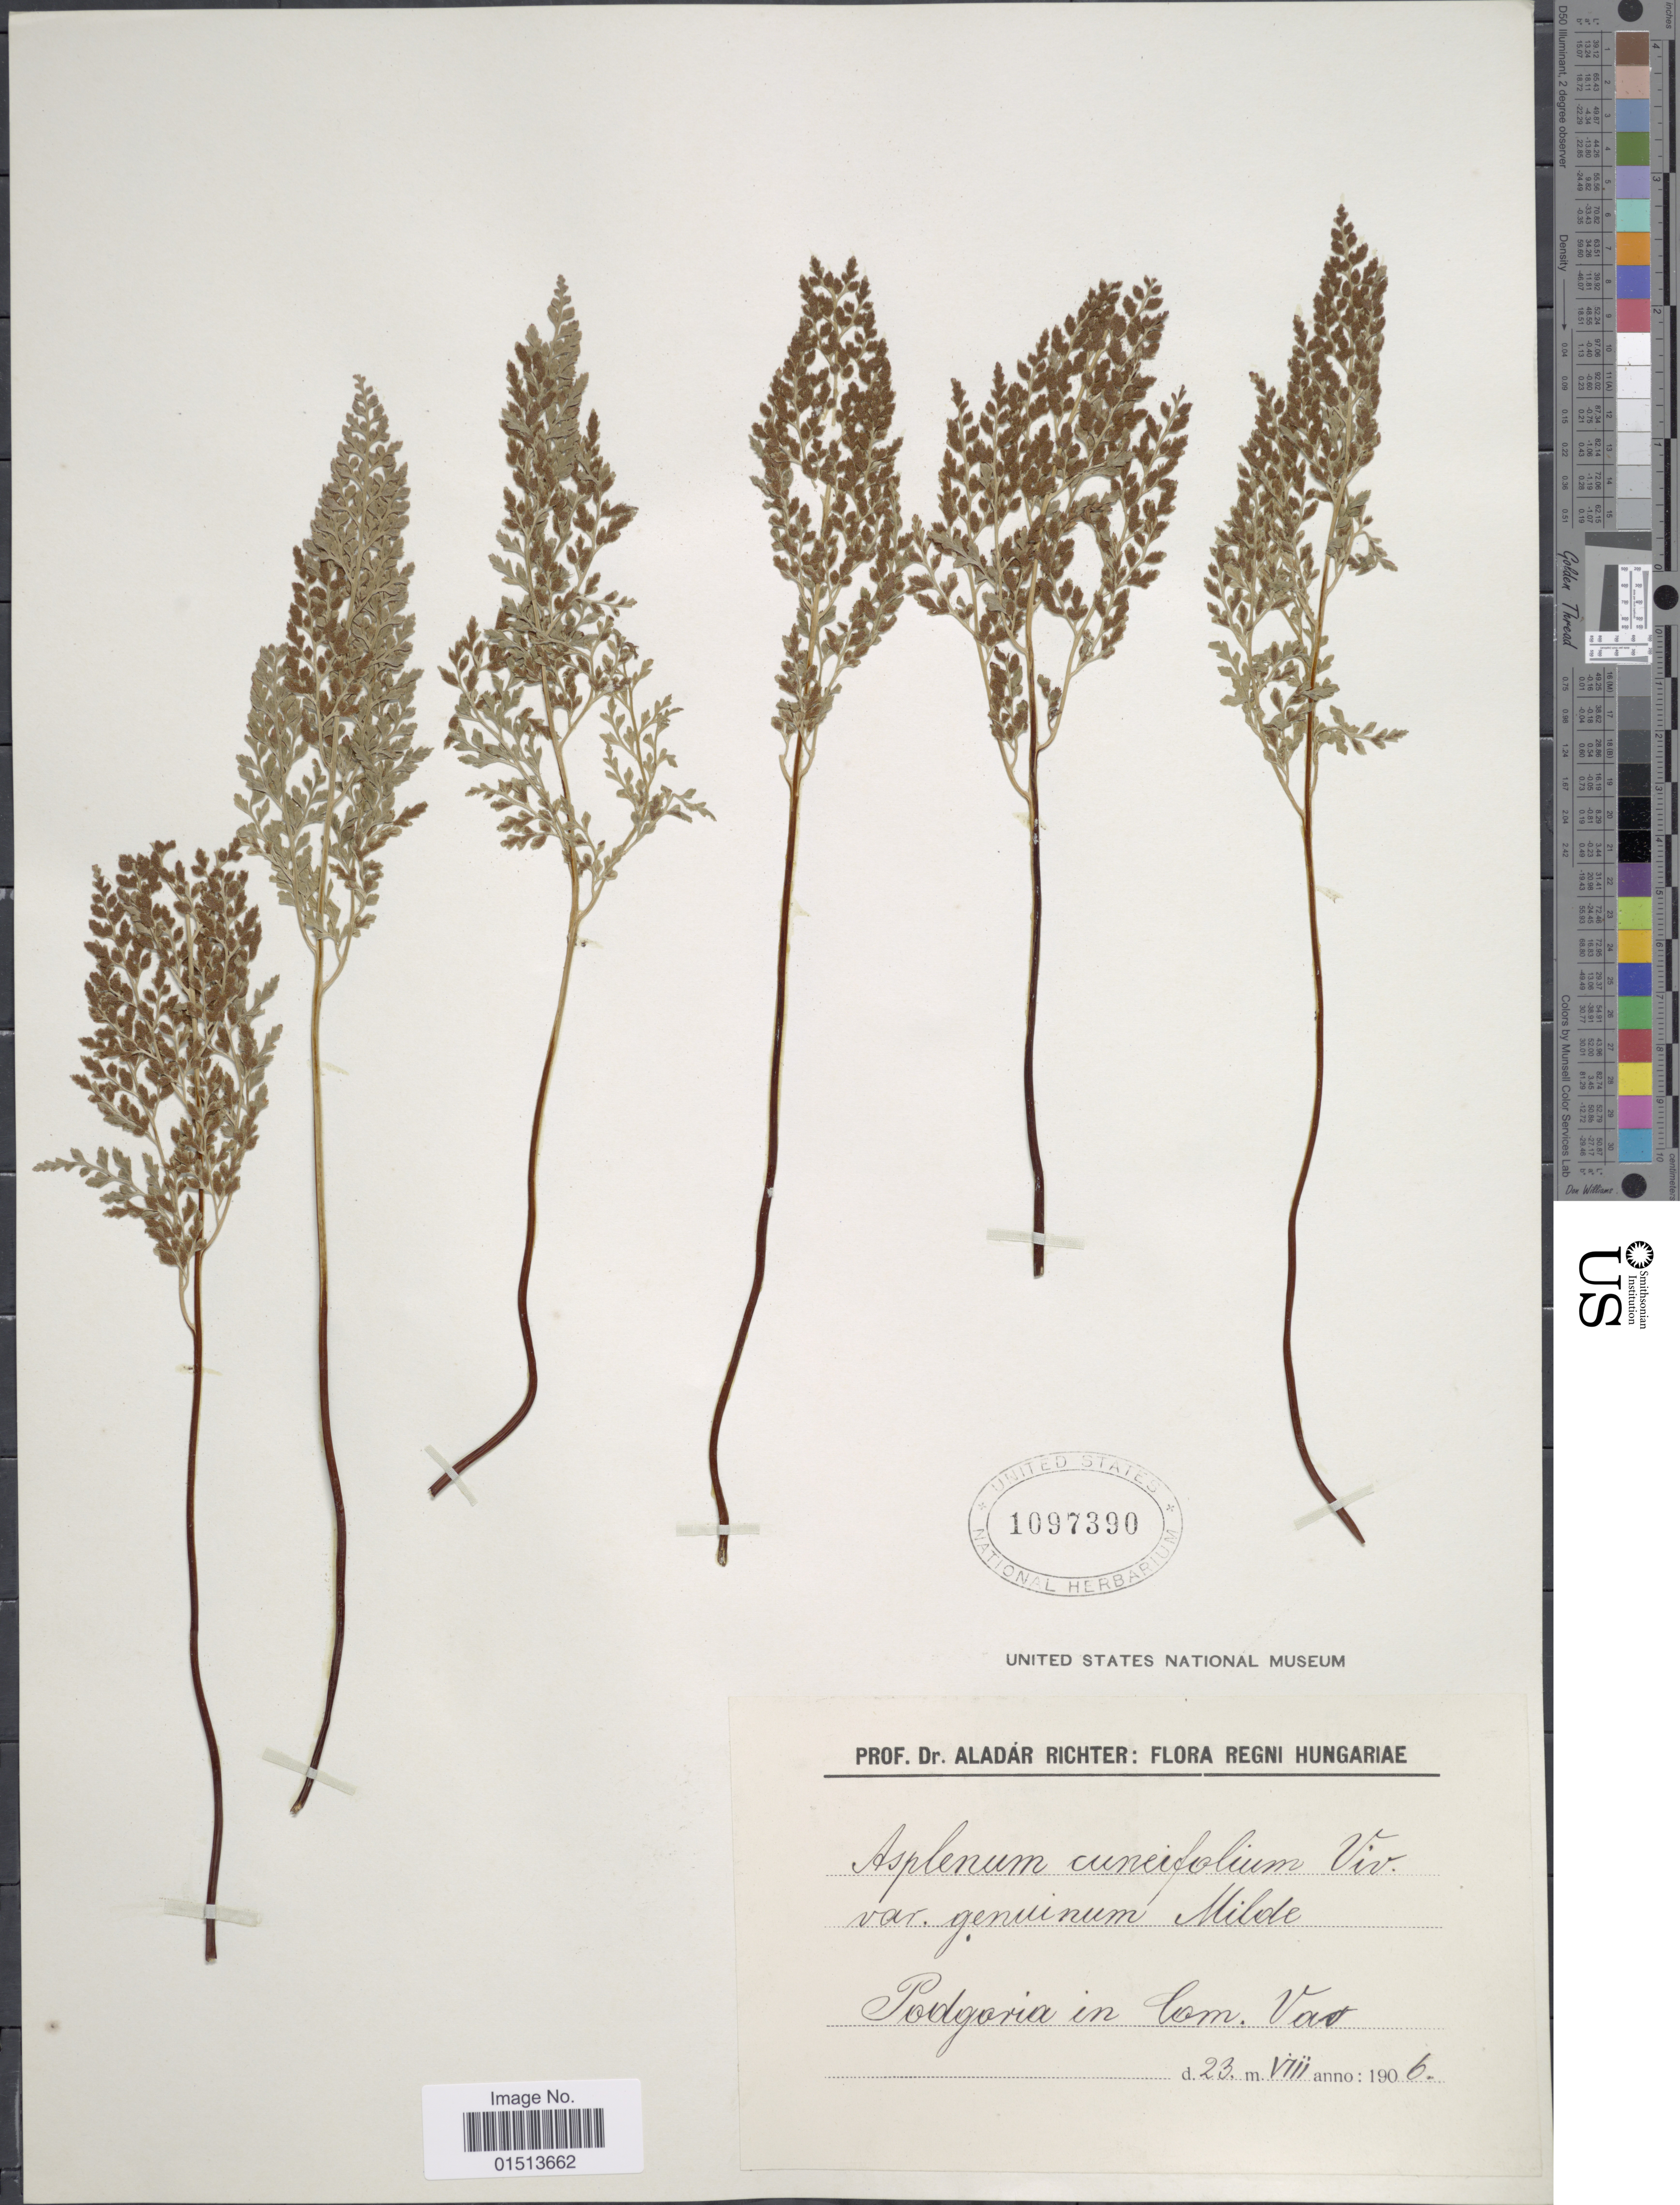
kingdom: Plantae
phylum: Tracheophyta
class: Polypodiopsida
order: Polypodiales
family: Aspleniaceae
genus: Asplenium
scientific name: Asplenium adiantum-nigrum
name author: L.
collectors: A. Richter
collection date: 1906-08-23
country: Hungary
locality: Regni Hungariae, Podgoria in Com. Vas. [interpreted]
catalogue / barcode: US 1097390